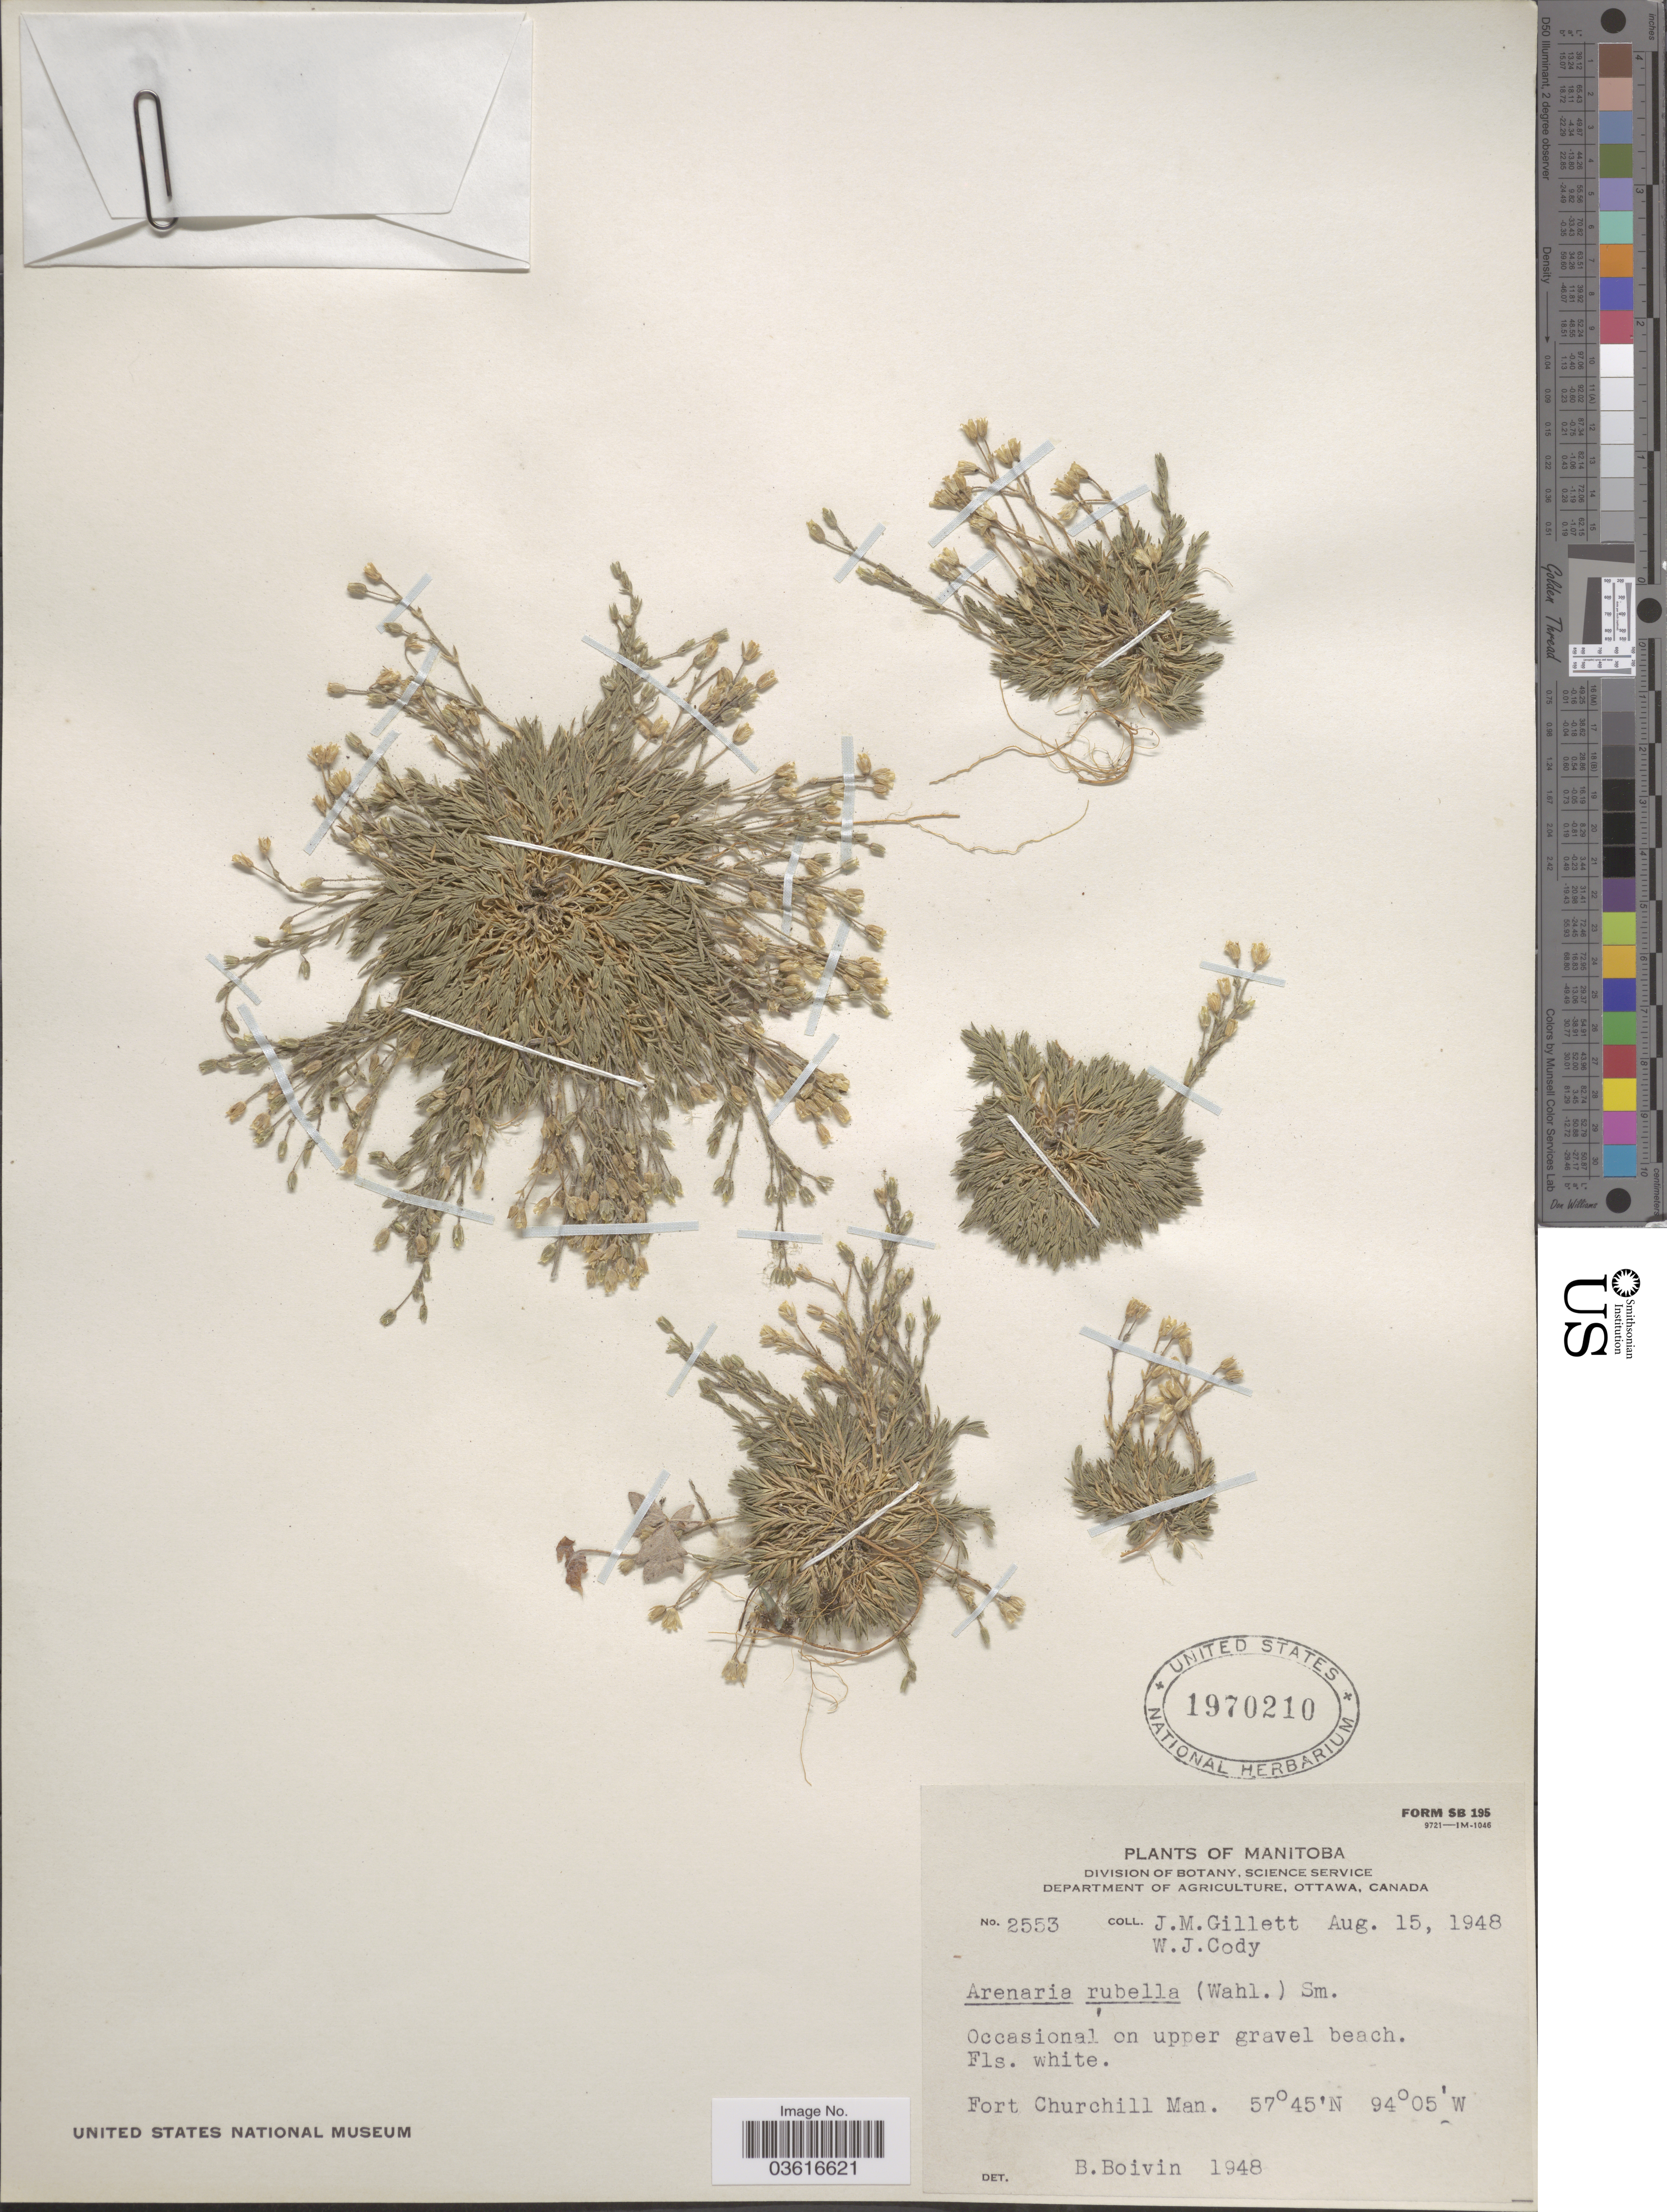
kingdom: Plantae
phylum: Tracheophyta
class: Magnoliopsida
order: Caryophyllales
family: Caryophyllaceae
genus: Minuartia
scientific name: Minuartia rubella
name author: (Wahlenb.) Hiern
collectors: J. M. Gillett & W. Cody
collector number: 2553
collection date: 1948-08-15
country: Canada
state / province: Manitoba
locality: Fort Churchill Man.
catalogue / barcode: US 1970210